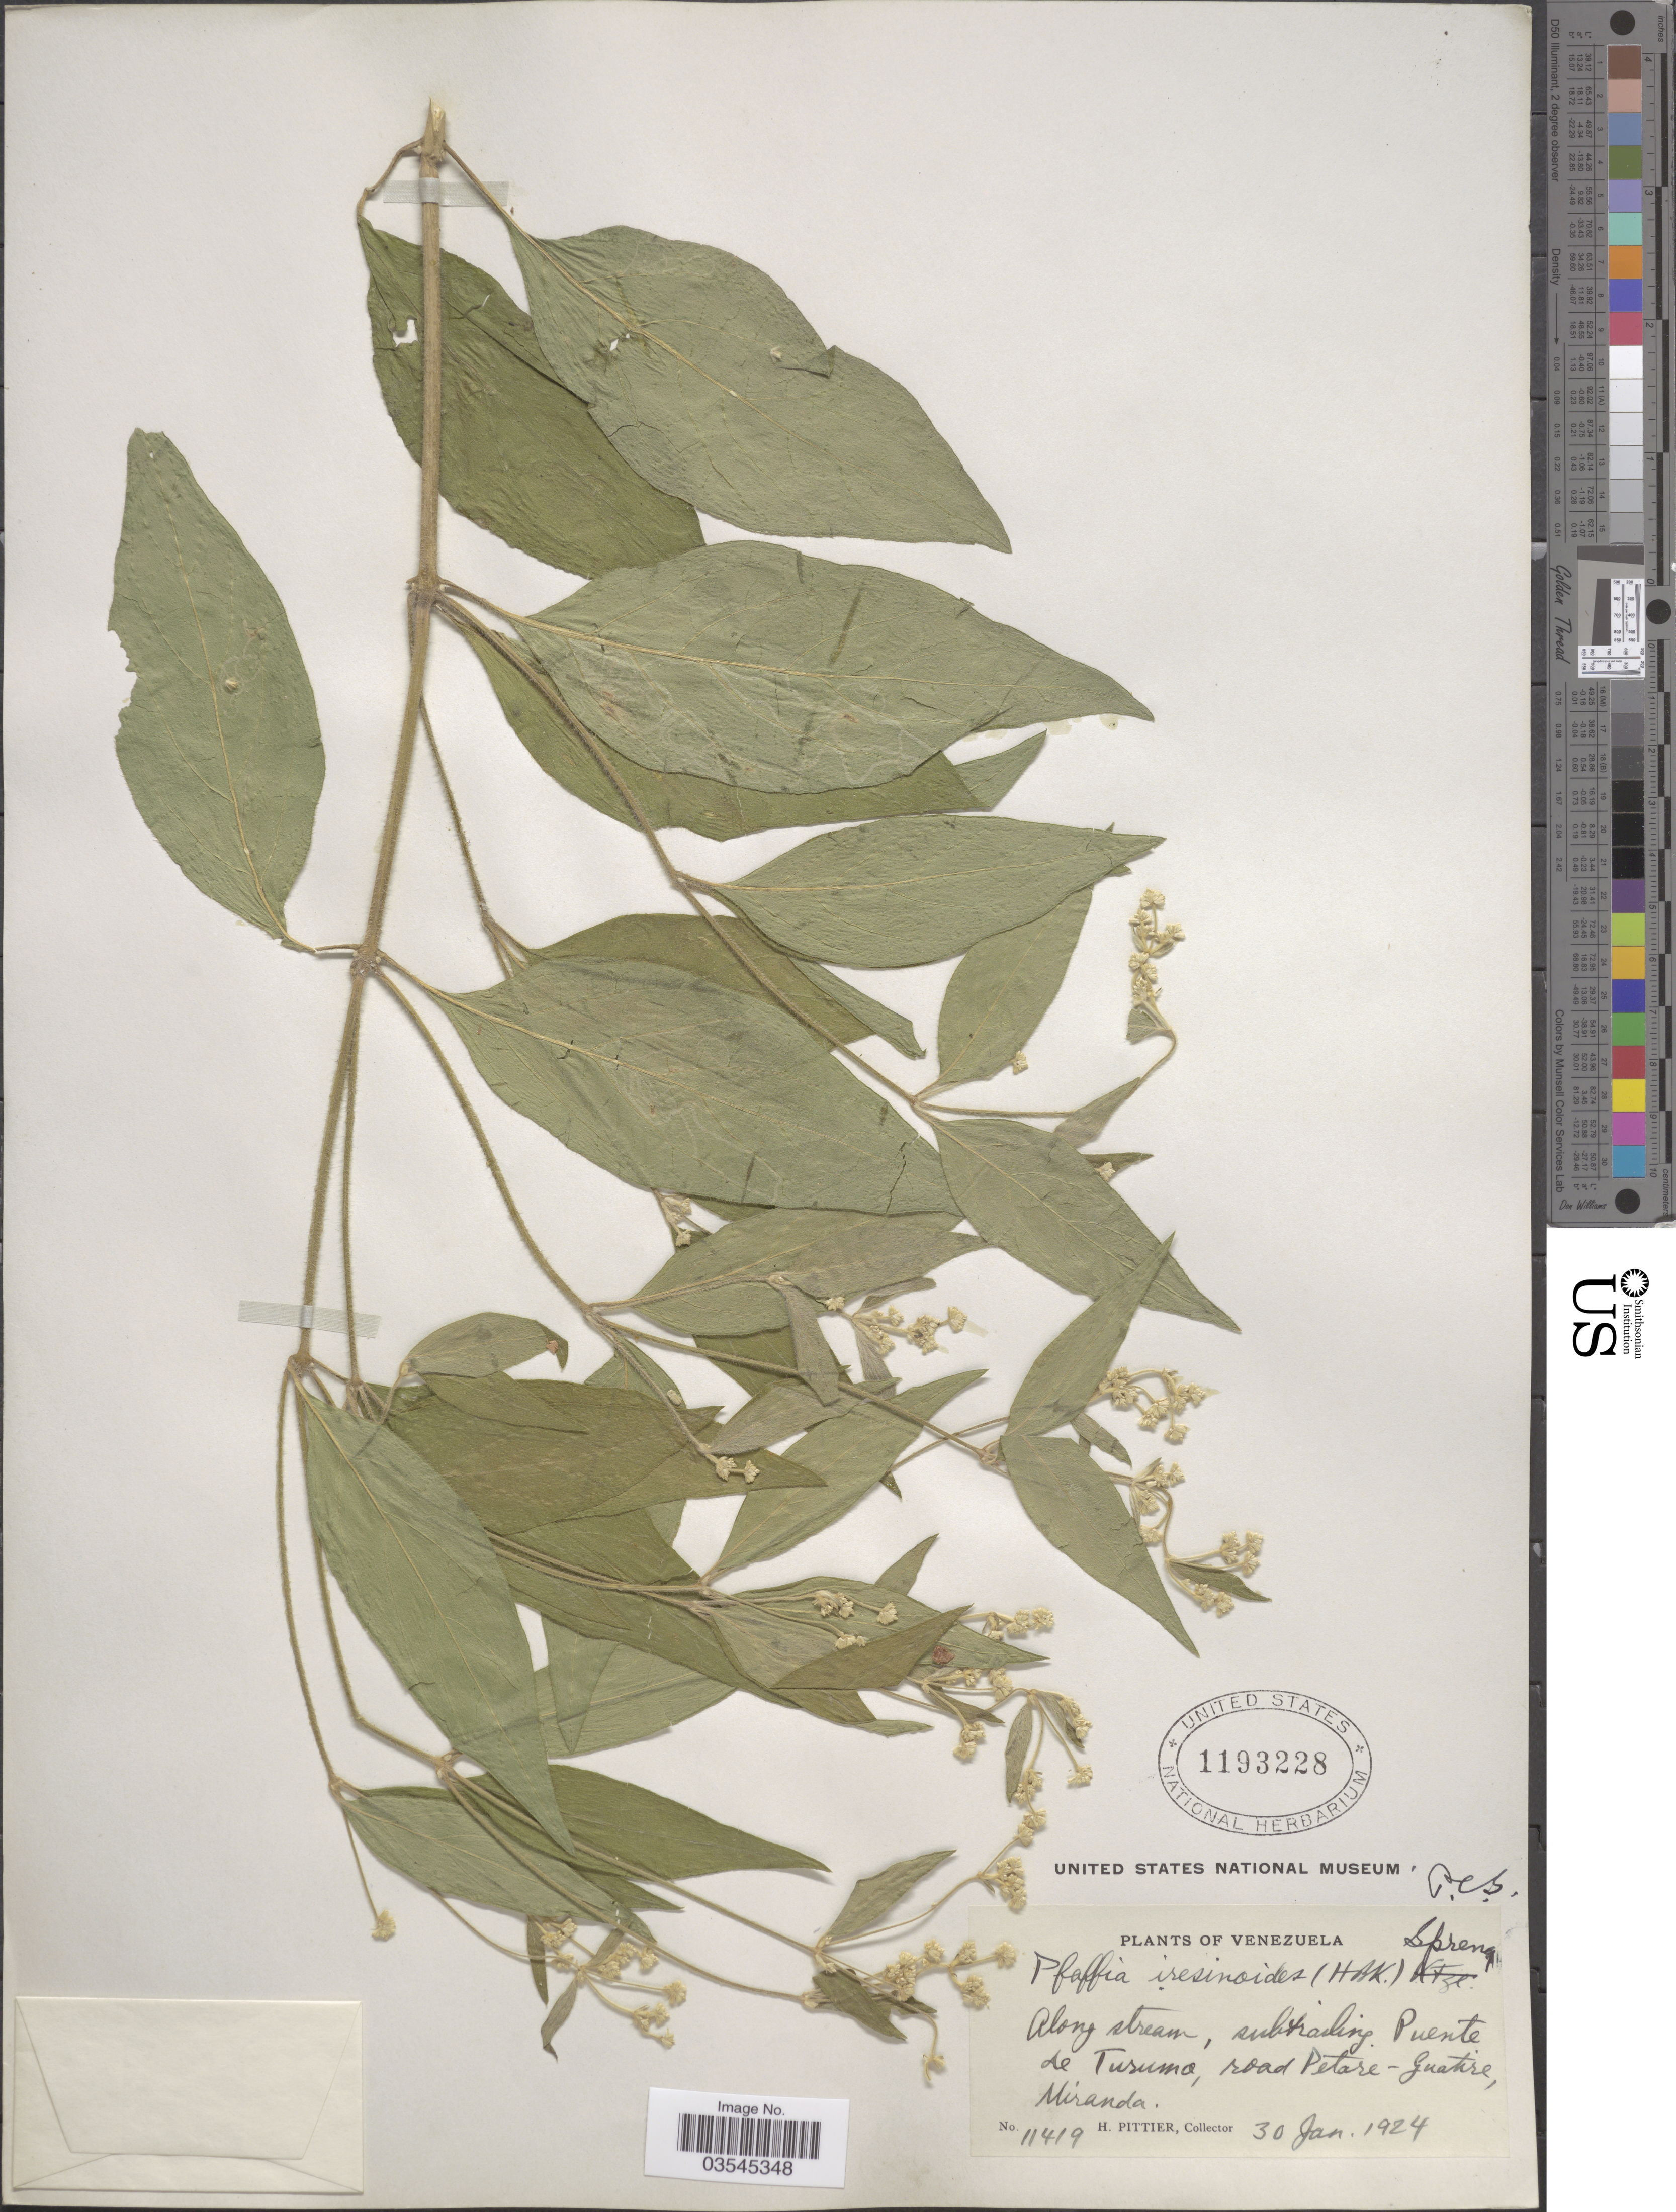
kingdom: Plantae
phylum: Tracheophyta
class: Magnoliopsida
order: Caryophyllales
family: Amaranthaceae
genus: Pfaffia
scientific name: Pfaffia iresinoides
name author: (Kunth) Spreng.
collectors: H. F. Pittier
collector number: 11419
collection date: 1924-01-30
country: Venezuela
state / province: Miranda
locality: Puente de Turuma, road Petare-Guatire.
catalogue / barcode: US 1193228